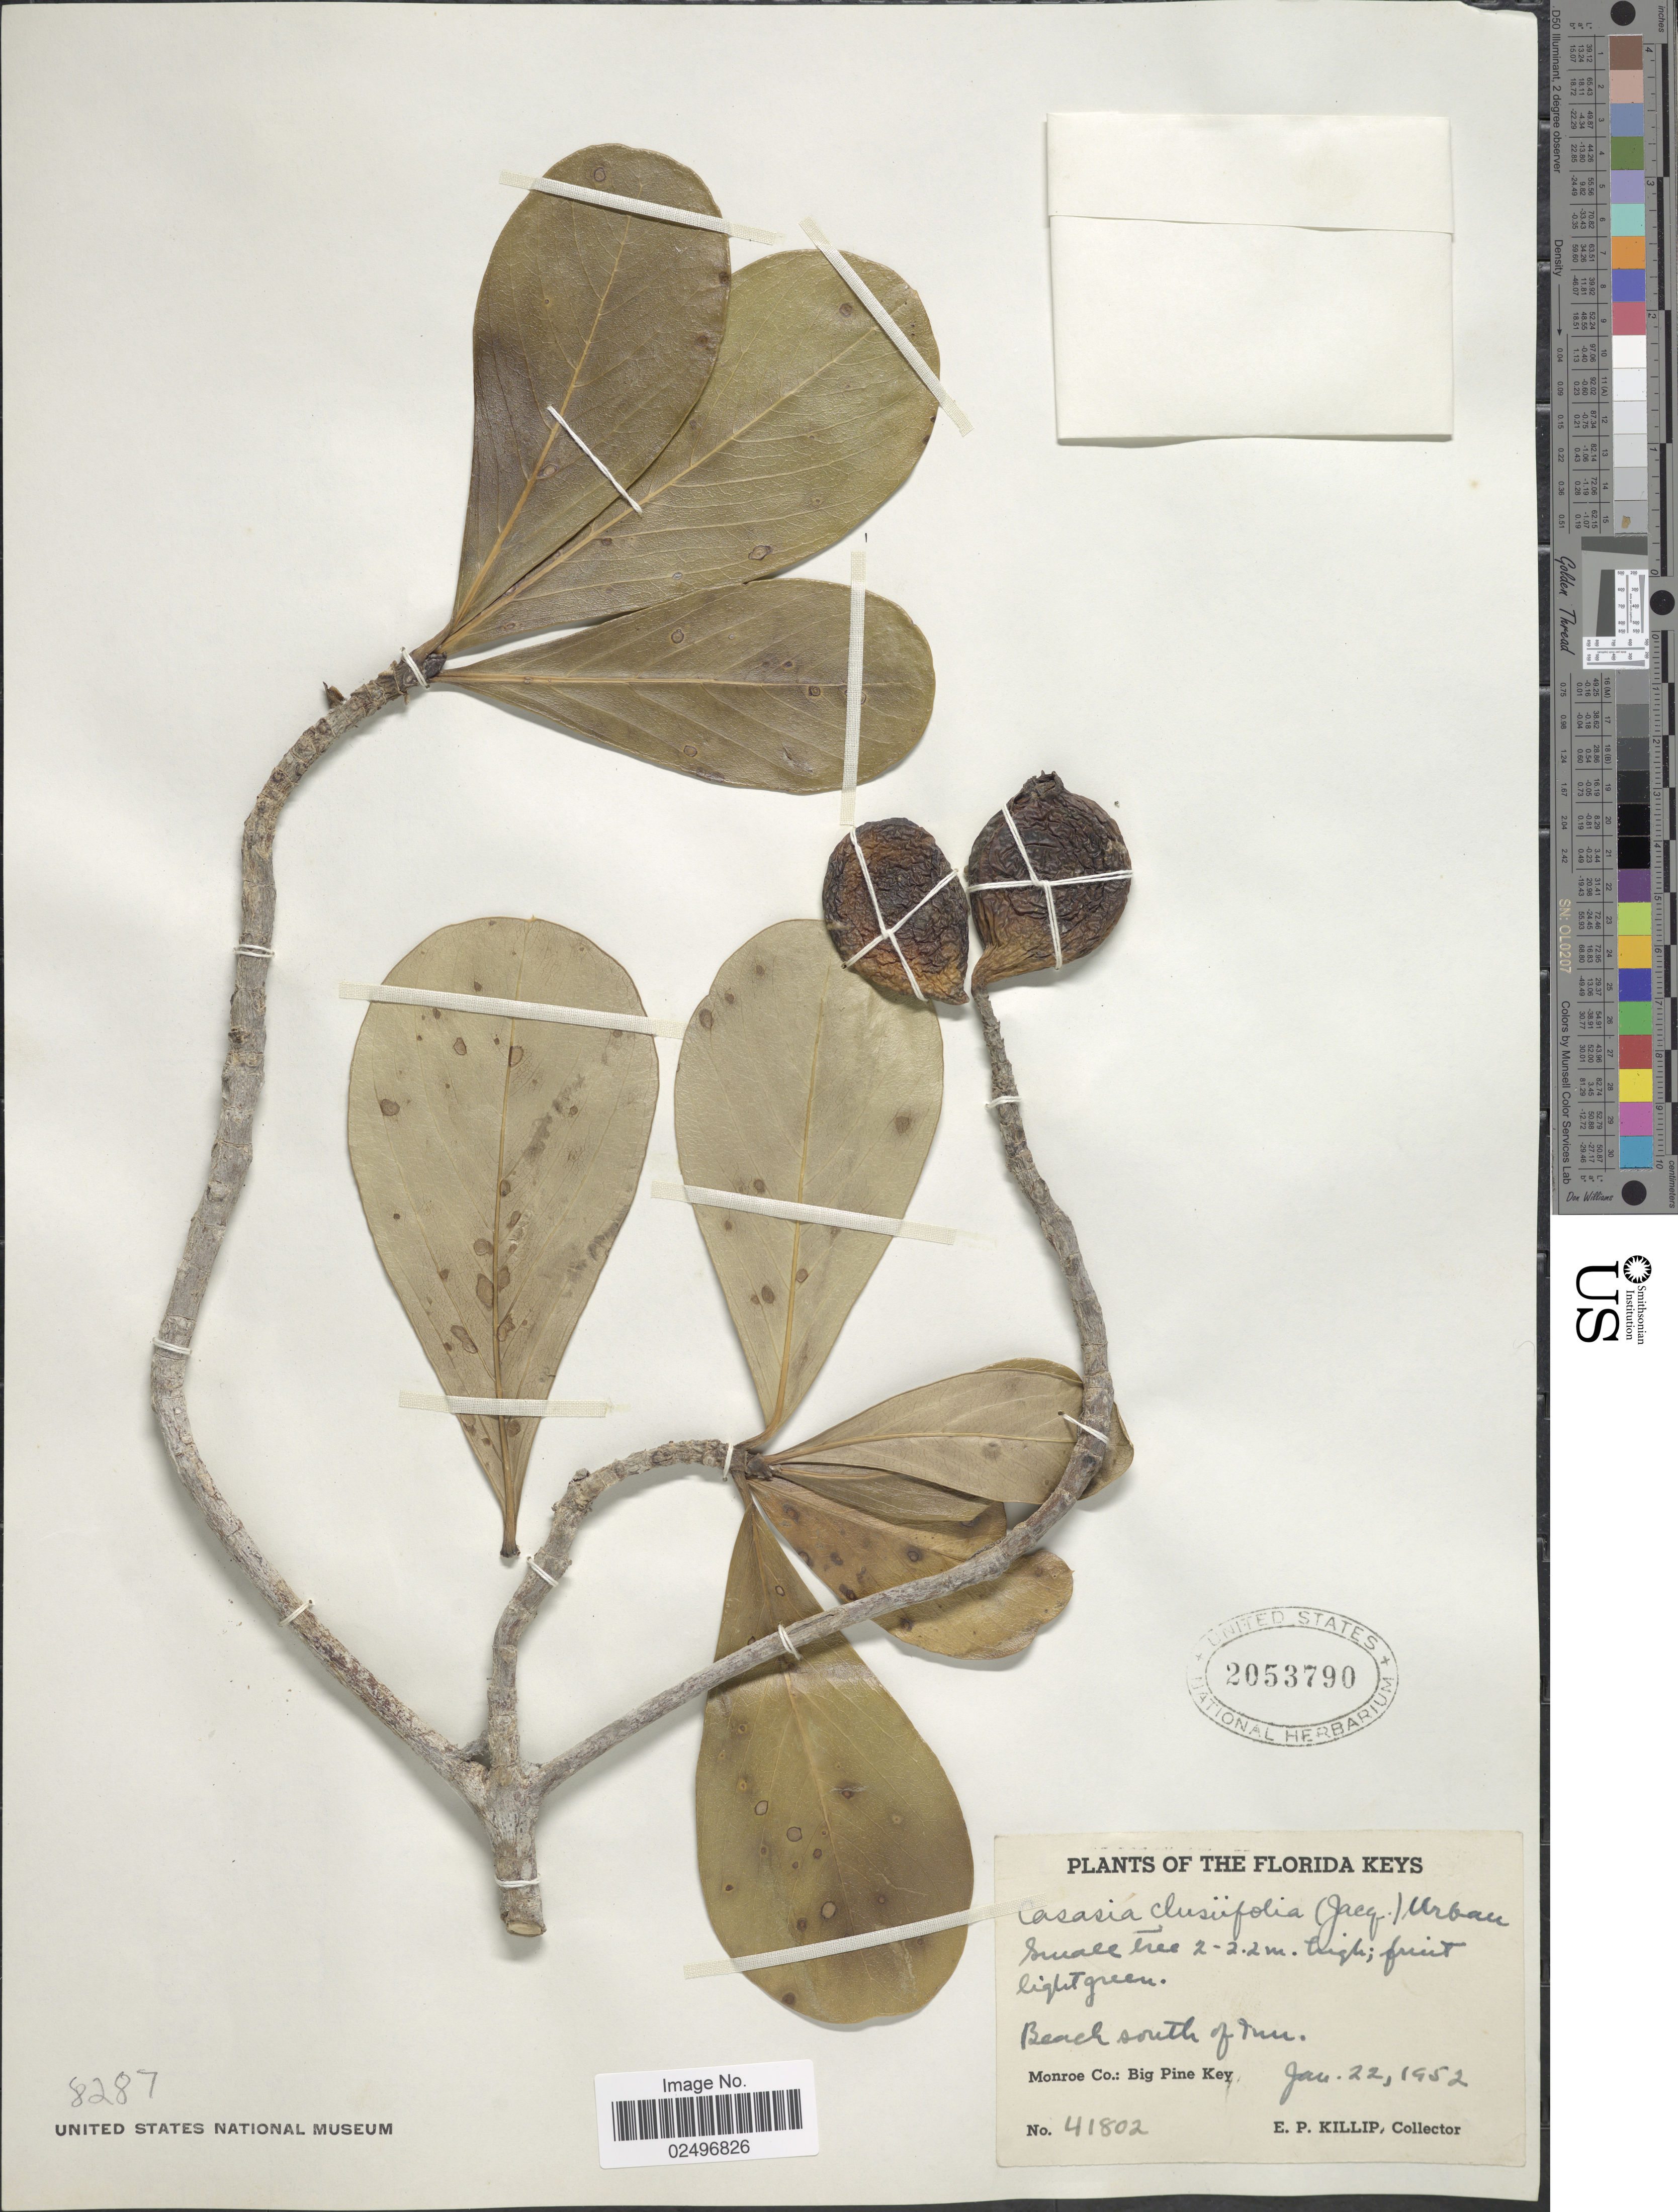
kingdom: Plantae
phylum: Tracheophyta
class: Magnoliopsida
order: Gentianales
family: Rubiaceae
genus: Casasia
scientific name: Casasia clusiifolia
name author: (Jacq.) Urb.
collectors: E. P. Killip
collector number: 41802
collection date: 1952-01-22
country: United States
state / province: Florida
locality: The Florida Keys, Beach south of Inu, Monroe County: Big Pine Key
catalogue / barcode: US 2053790